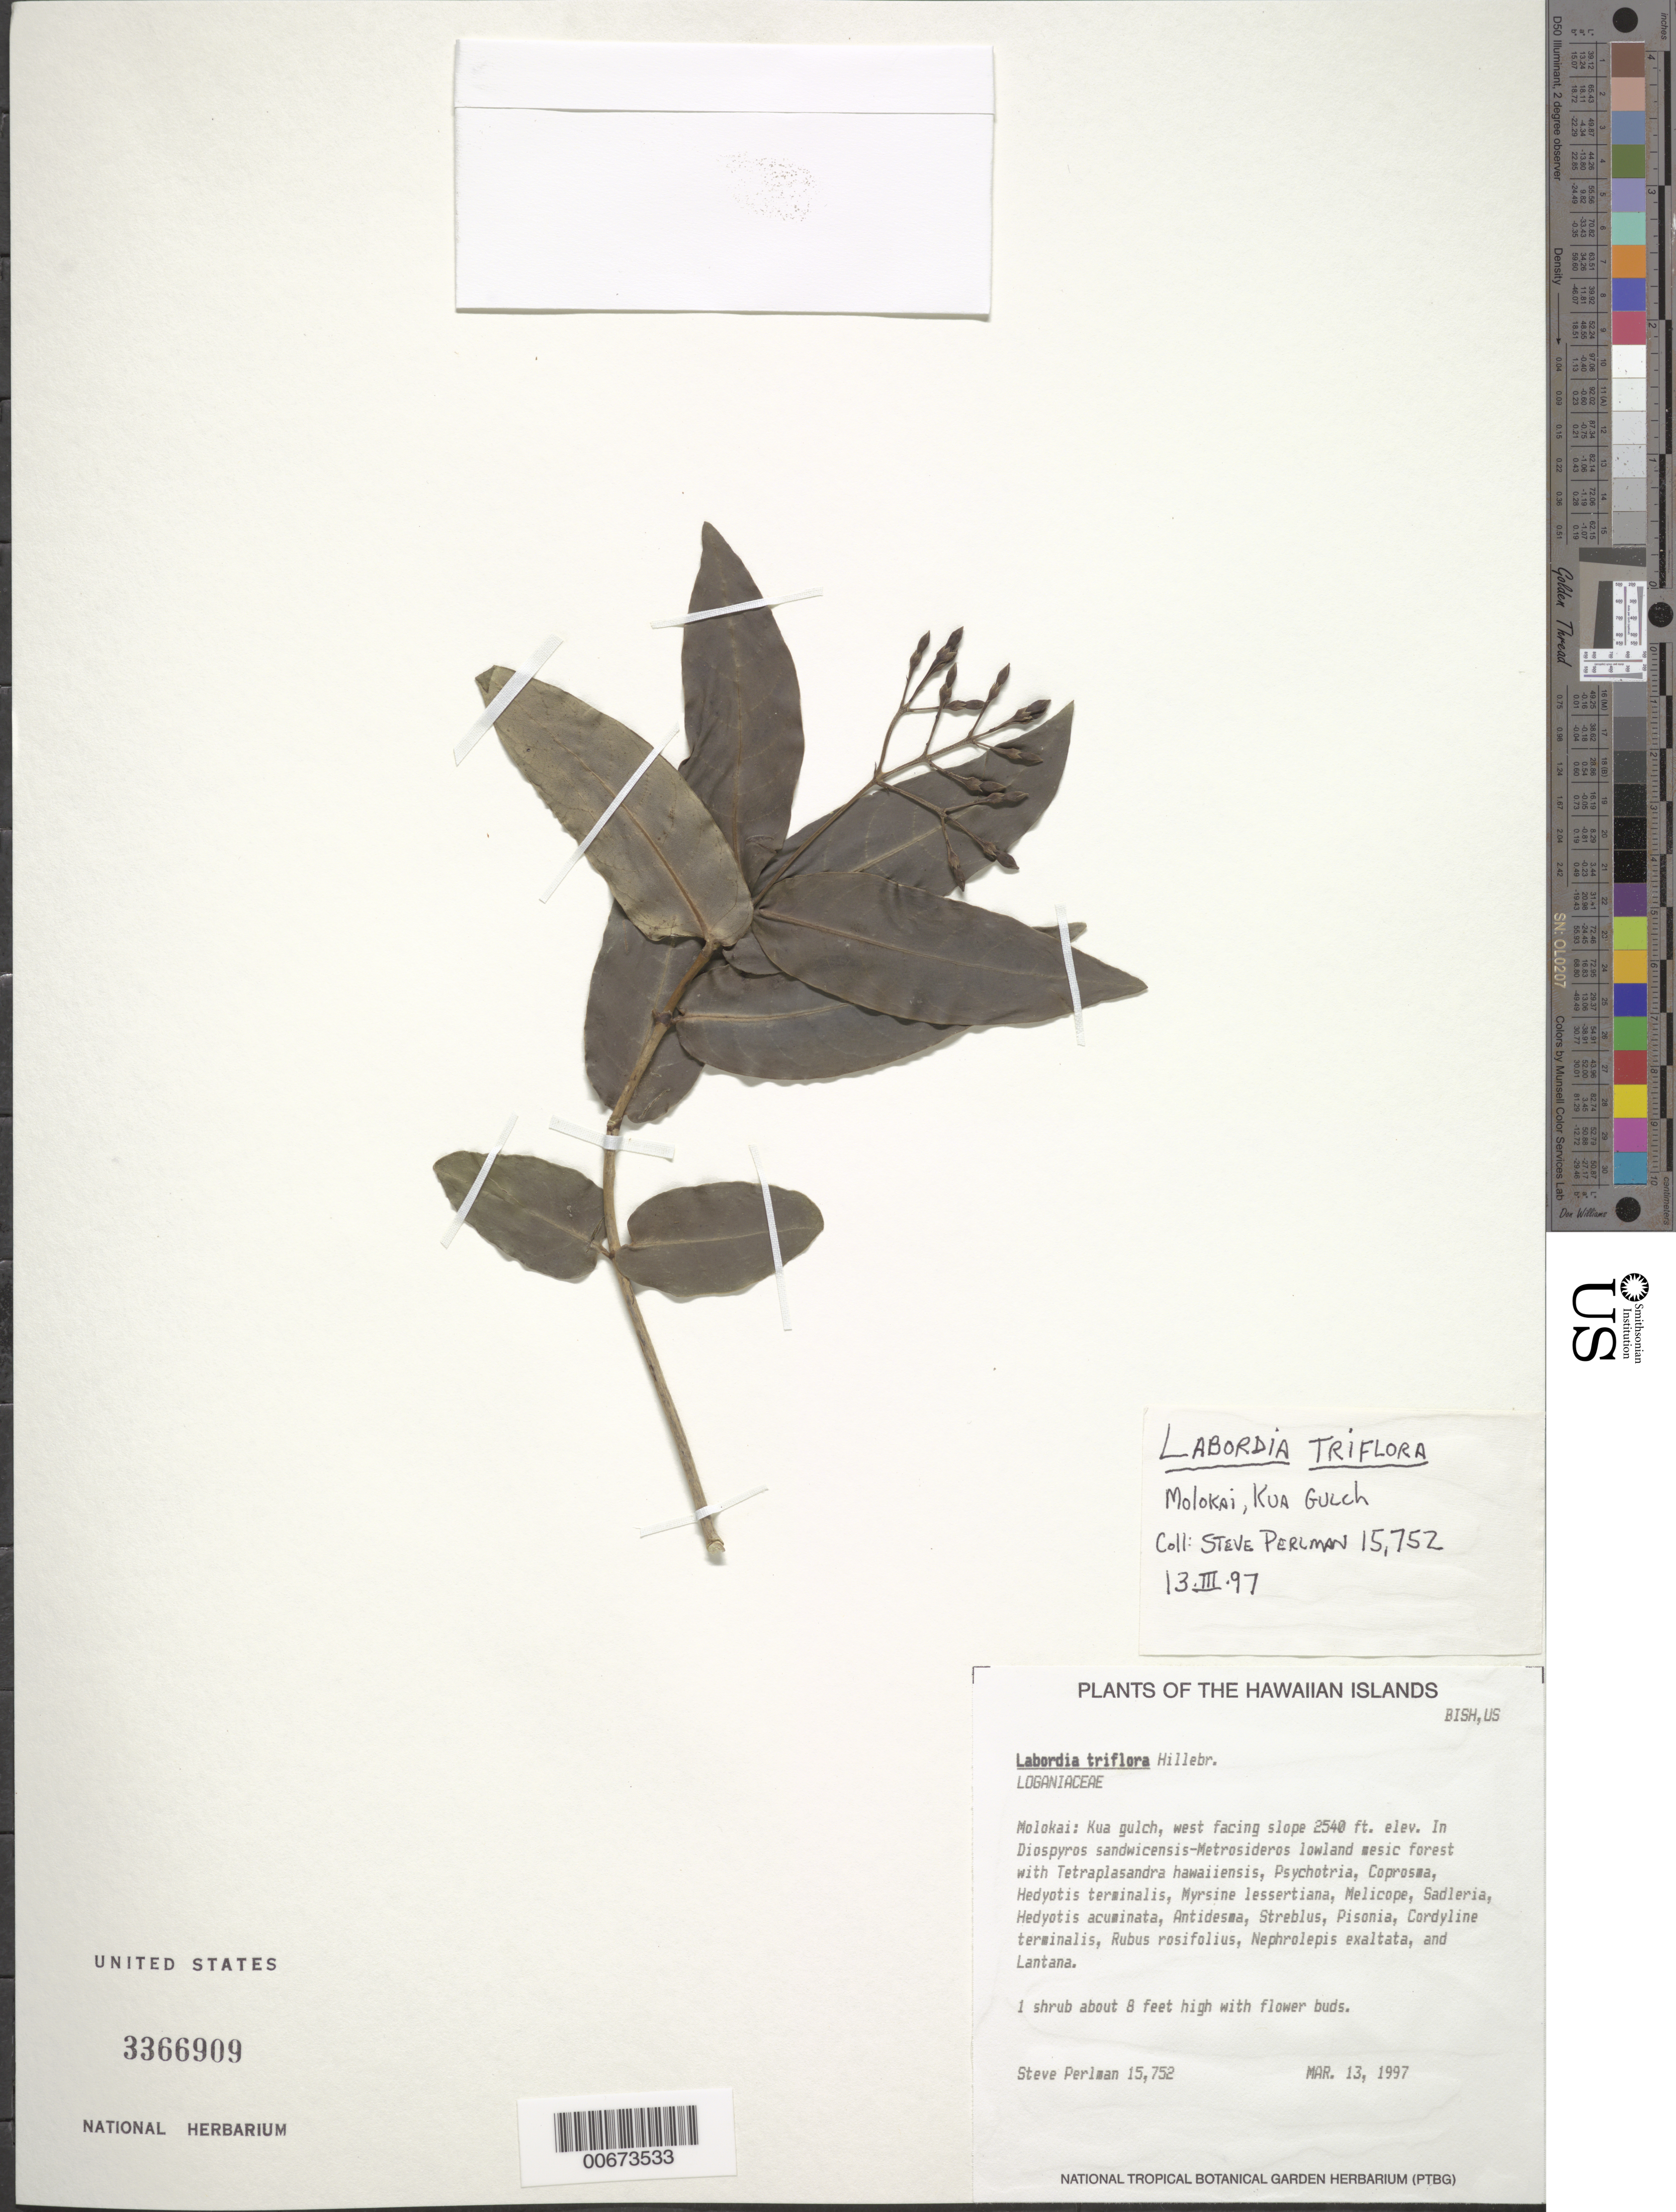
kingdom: Plantae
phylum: Tracheophyta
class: Magnoliopsida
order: Gentianales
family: Loganiaceae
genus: Geniostoma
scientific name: Geniostoma triflorum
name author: (Hillebr.) Byng & Christenh.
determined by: Wagner, W. L., (BOT), Smithsonian Institution - National Museum of Natural History (UNITED STATES)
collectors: S. P. Perlman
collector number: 15752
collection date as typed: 13 Mar 1997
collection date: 1997-03-13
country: United States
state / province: Hawaii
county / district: Maui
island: Moloka'i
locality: Kua Gulch, W facing slope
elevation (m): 774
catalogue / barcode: US 3366909